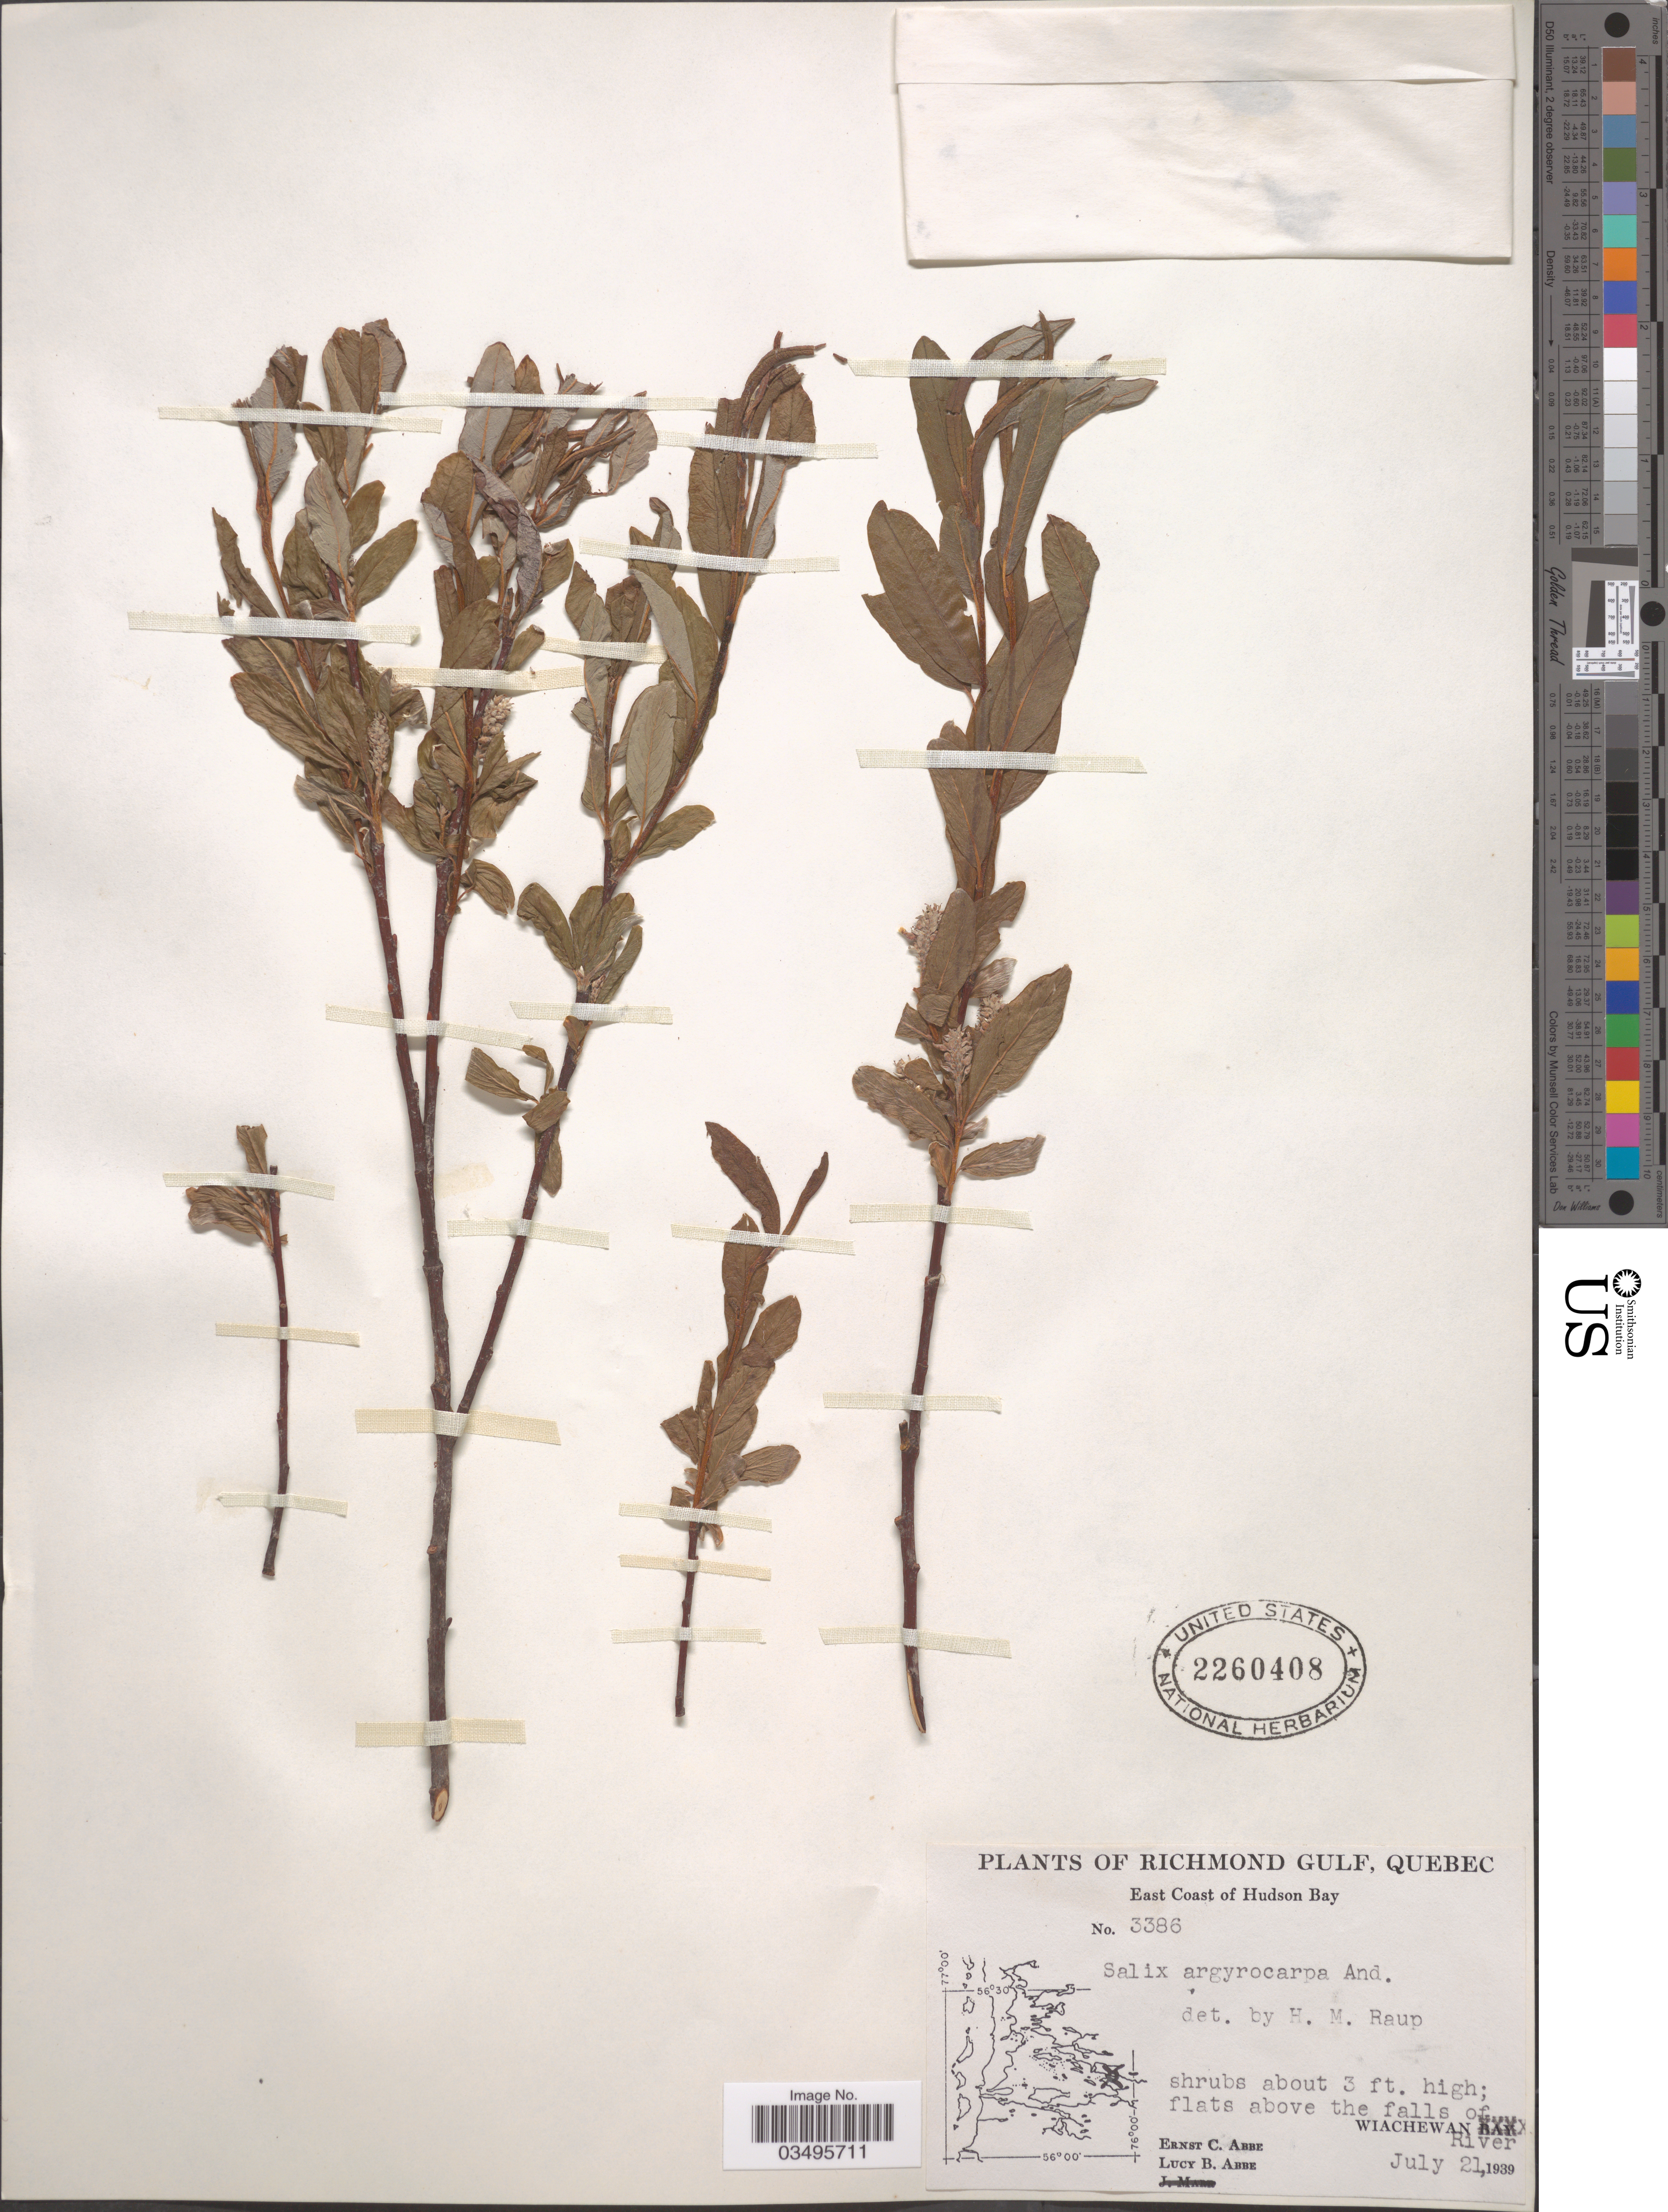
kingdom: Plantae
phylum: Tracheophyta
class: Magnoliopsida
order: Malpighiales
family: Salicaceae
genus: Salix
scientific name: Salix argyrocarpa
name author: L. Andersson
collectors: E. C. Abbe & L. B. Abbe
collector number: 3386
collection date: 1939-07-21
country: Canada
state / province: Quebec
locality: Richmond Gulf. East Coast of Hudson Bay. Above the falls of Wiachewan River.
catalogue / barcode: US 2260408